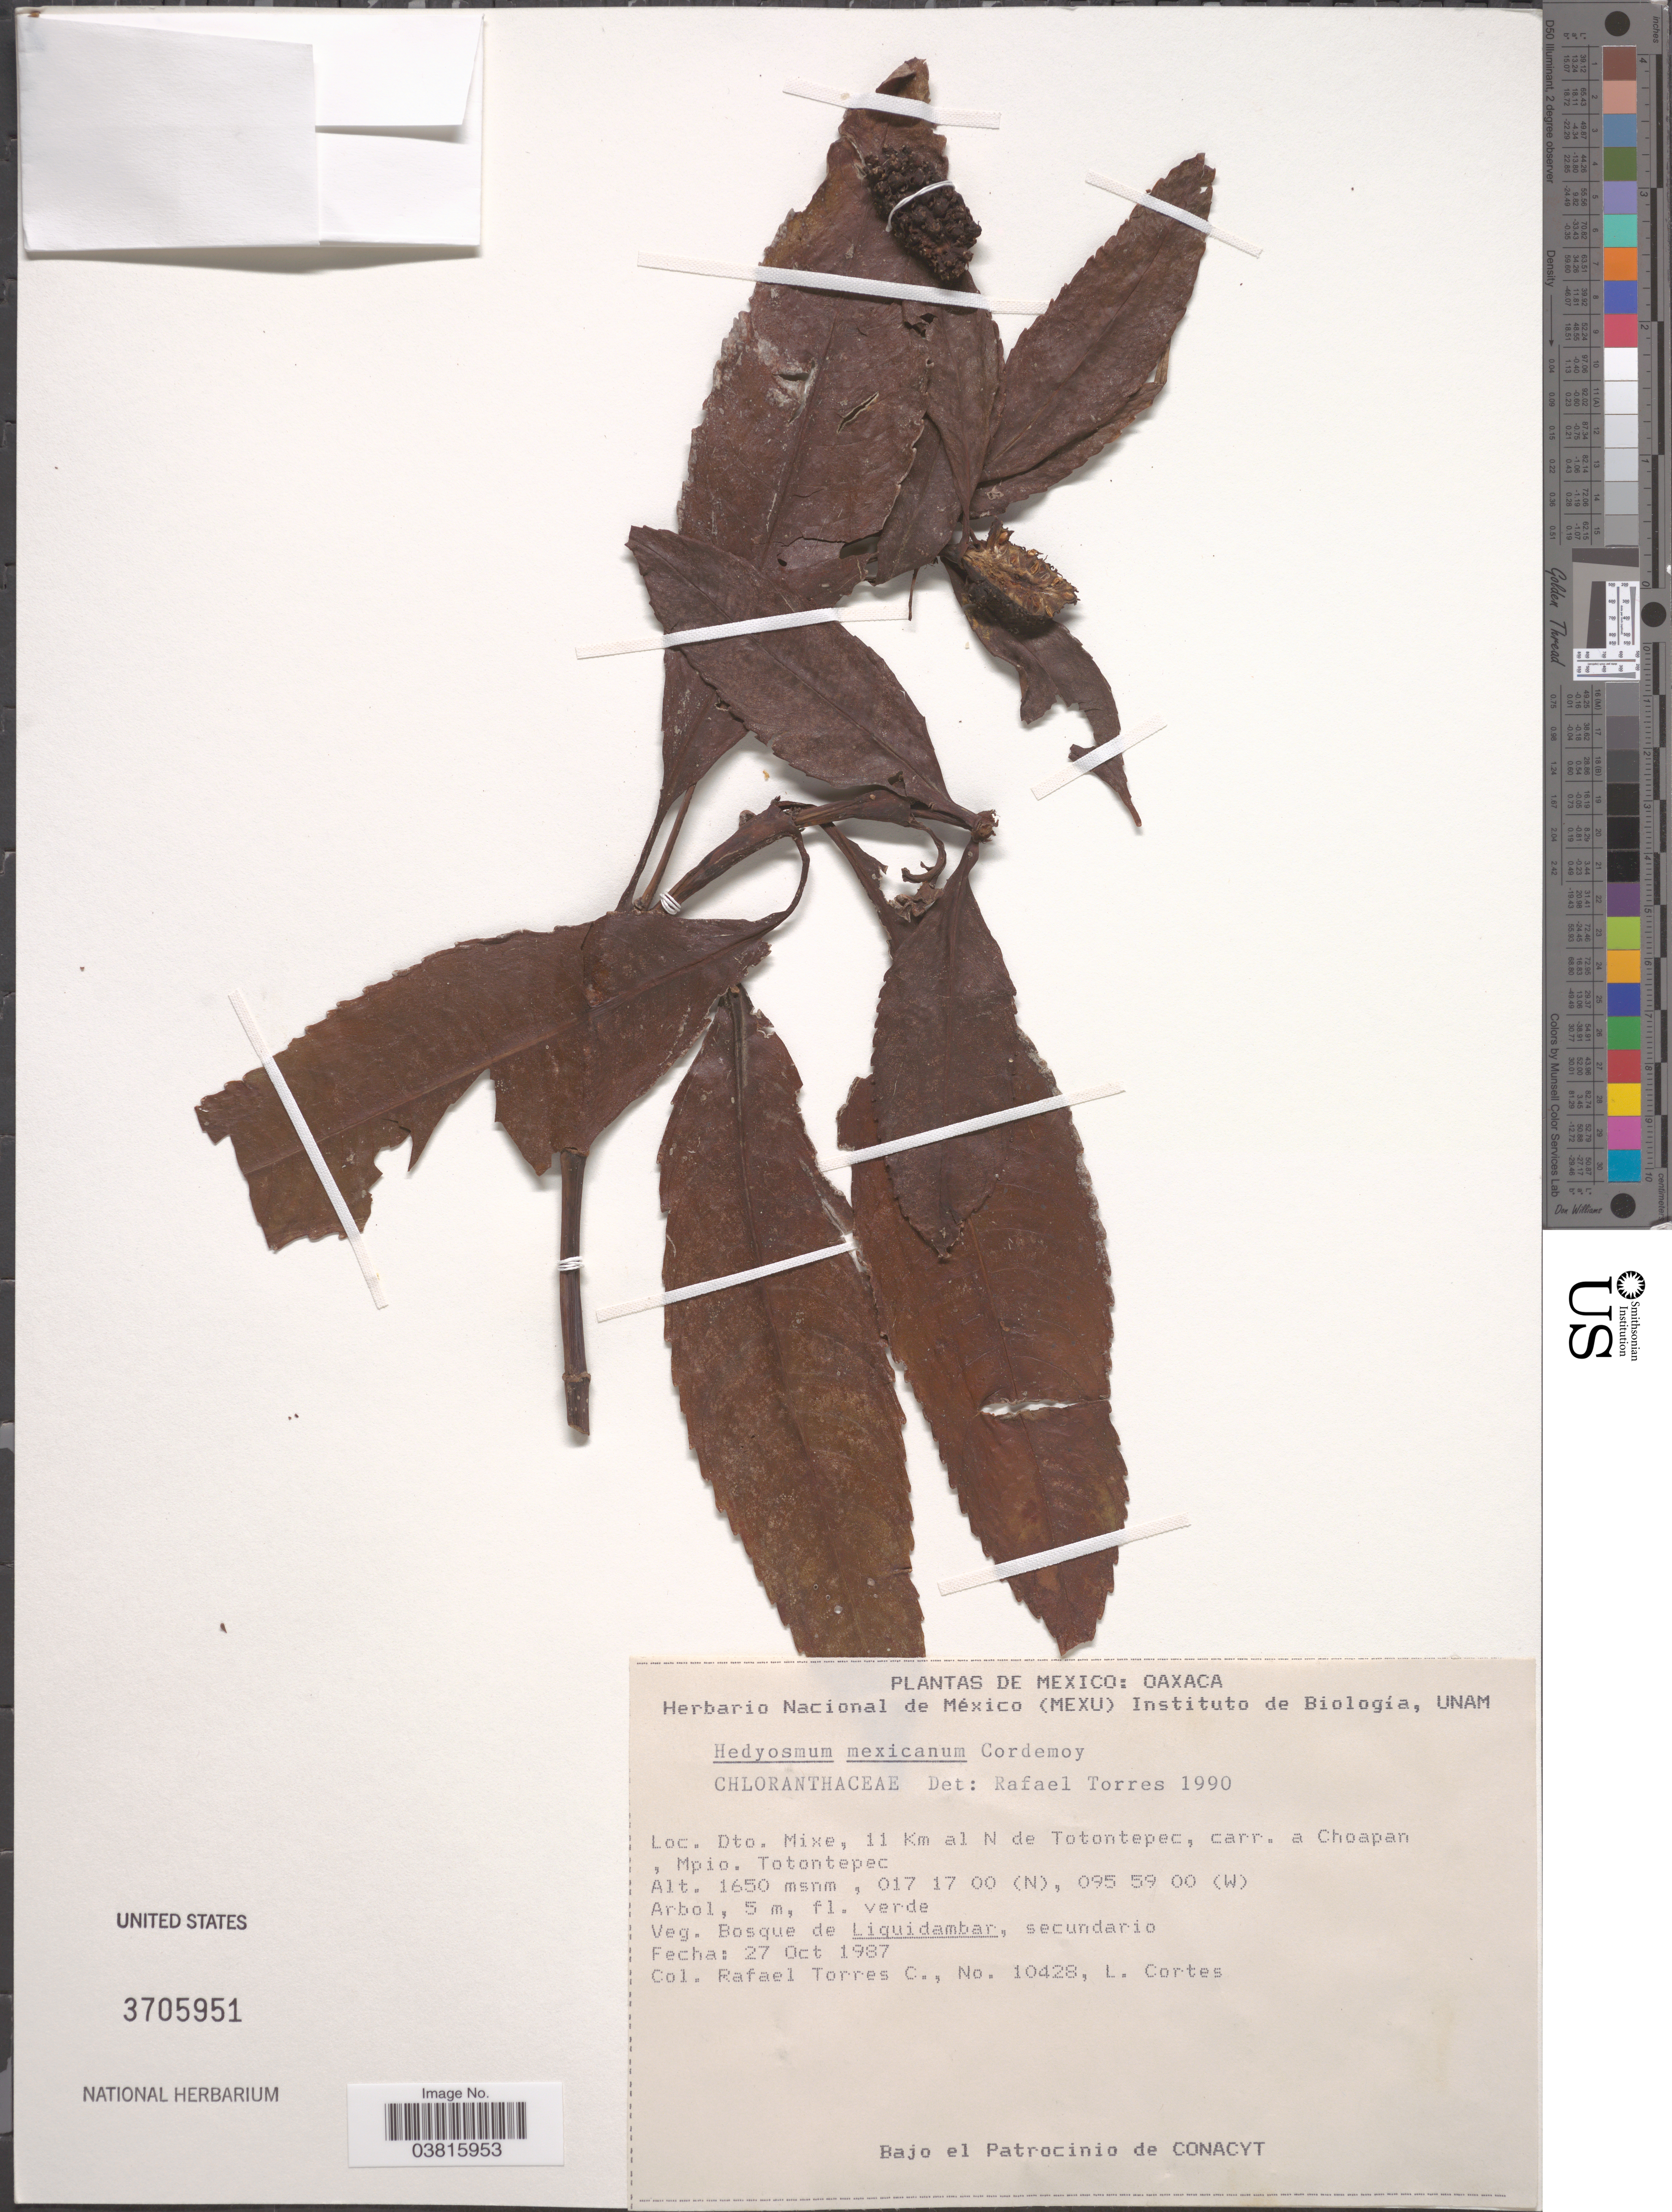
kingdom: Plantae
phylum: Tracheophyta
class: Magnoliopsida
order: Chloranthales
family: Chloranthaceae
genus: Hedyosmum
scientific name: Hedyosmum artocarpus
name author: Solms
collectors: R. Torres C. & L. Cortes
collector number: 10428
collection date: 1987-10-27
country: Mexico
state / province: Oaxaca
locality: Dto, Mixe, 11 Km al N de Totontepec, carr. a Choapan, Mpio. Totontepec.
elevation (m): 1650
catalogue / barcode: US 3705951